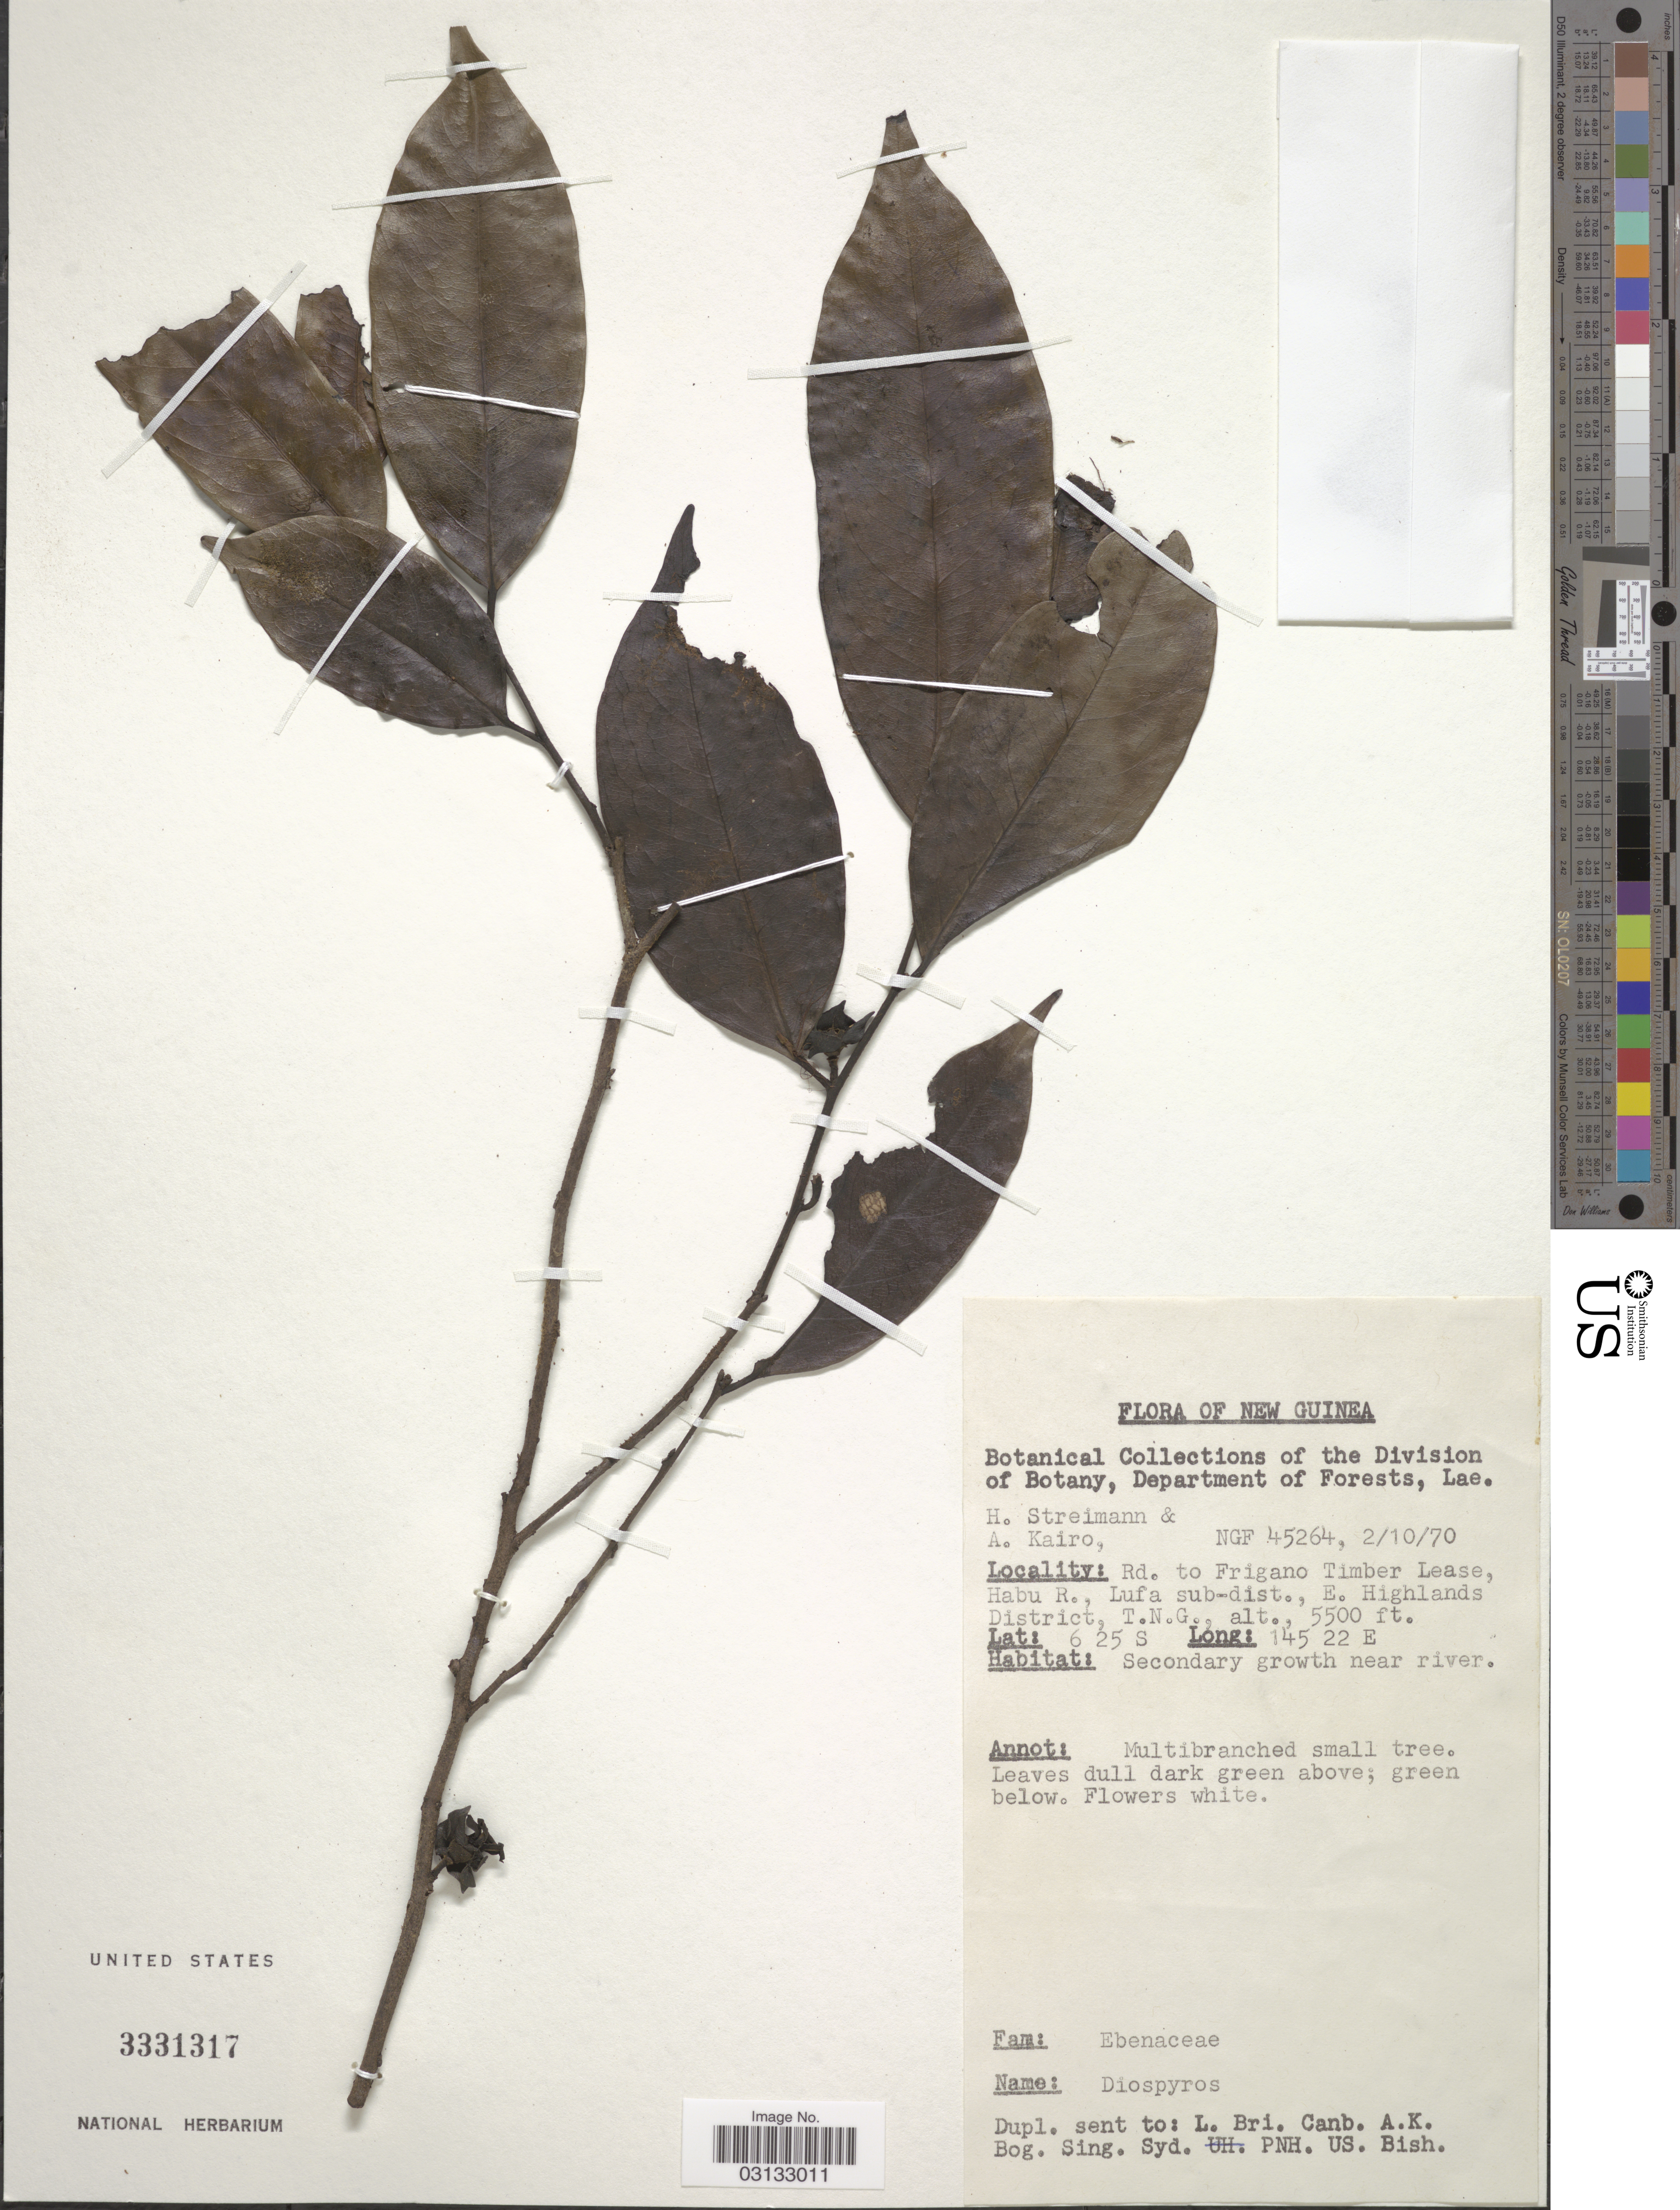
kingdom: Plantae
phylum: Tracheophyta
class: Magnoliopsida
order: Ericales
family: Ebenaceae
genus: Diospyros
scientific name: Diospyros sp.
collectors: H. Streimann & A. Kairo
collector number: NGF 45264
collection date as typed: Transcribed d/m/y: 2/10/70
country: Papua New Guinea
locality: New Guinea, Rd. to Frigano Timber Lease, Habu R., Lufa sub-dist., E. Highlands District, T. N.G.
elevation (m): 1676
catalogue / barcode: US 3331317